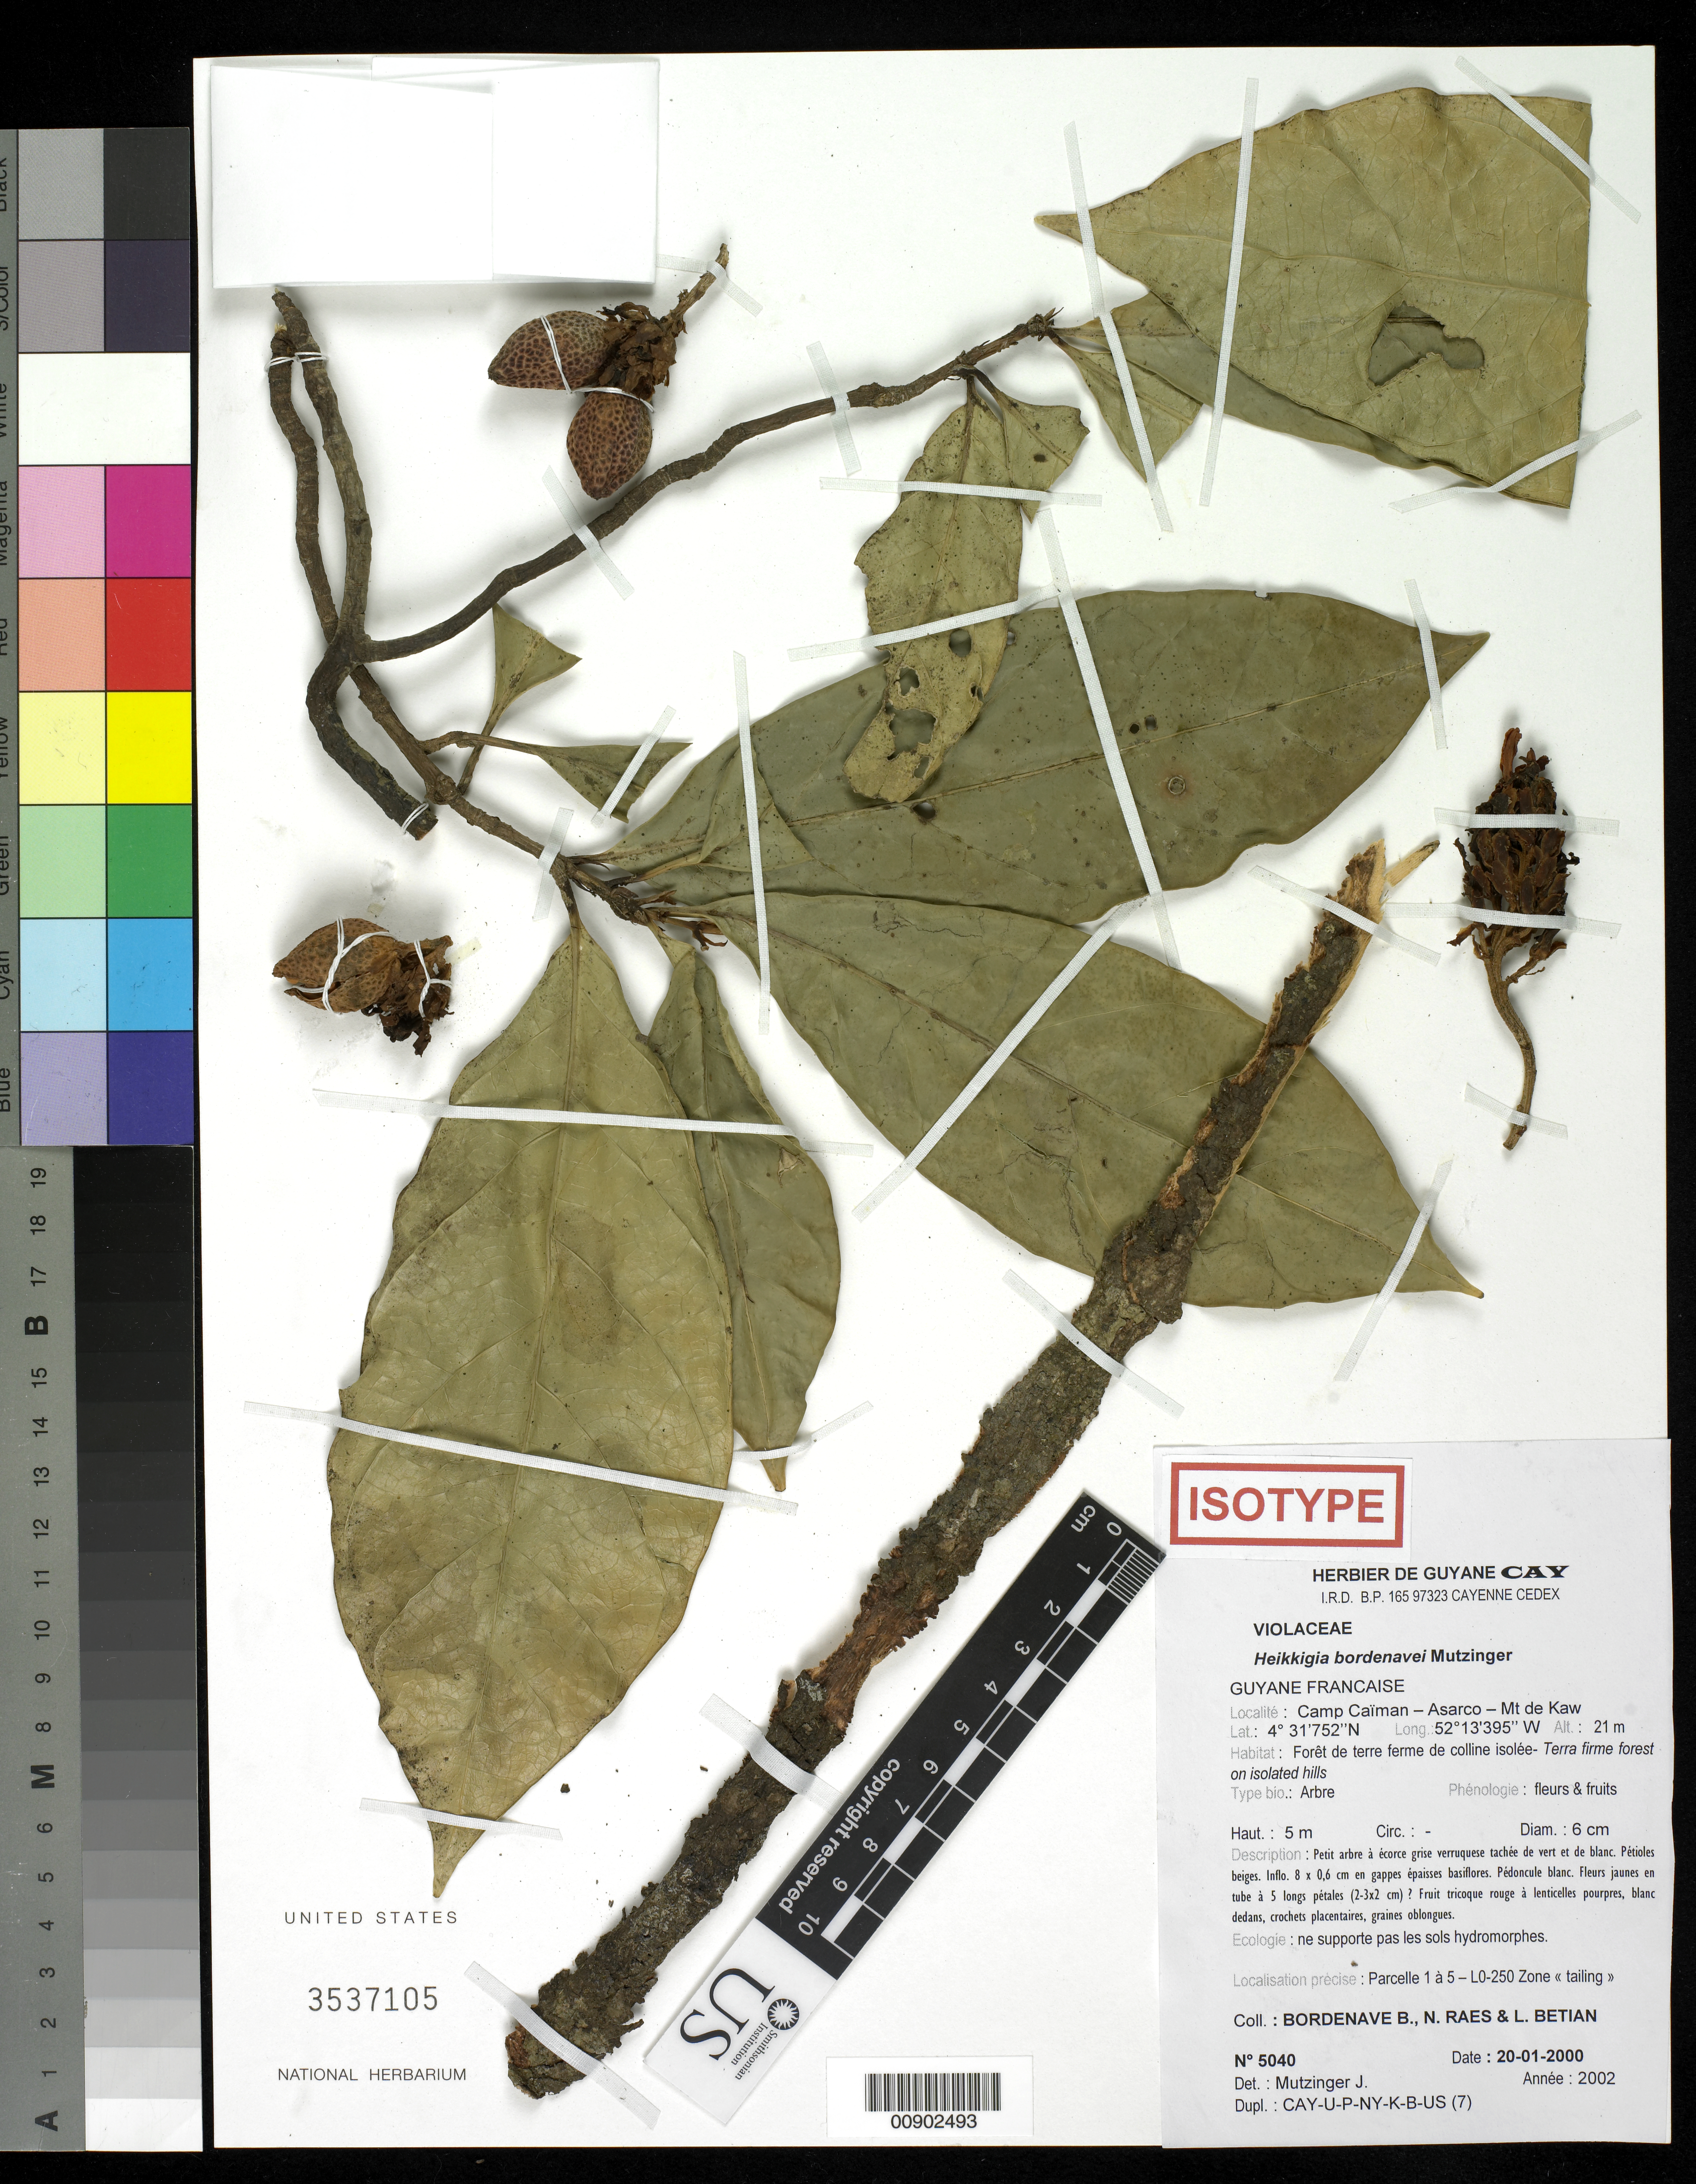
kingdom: Plantae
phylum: Tracheophyta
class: Magnoliopsida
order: Malpighiales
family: Violaceae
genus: Hekkingia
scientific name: Hekkingia bordenavei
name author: H.E. Ballard & Munzinger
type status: Isotype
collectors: B. Bordenave, N. Raes & L. Betian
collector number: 5040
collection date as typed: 20 Jan 2000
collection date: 2000-01-20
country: French Guiana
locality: Camp Caiman - Asarco - Mt. de Kaw.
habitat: Terra firme forest on isolated hills.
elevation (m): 21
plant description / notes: Erroneously "Heikkigia bordenavei Mutzinger" on label.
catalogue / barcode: US 3537105